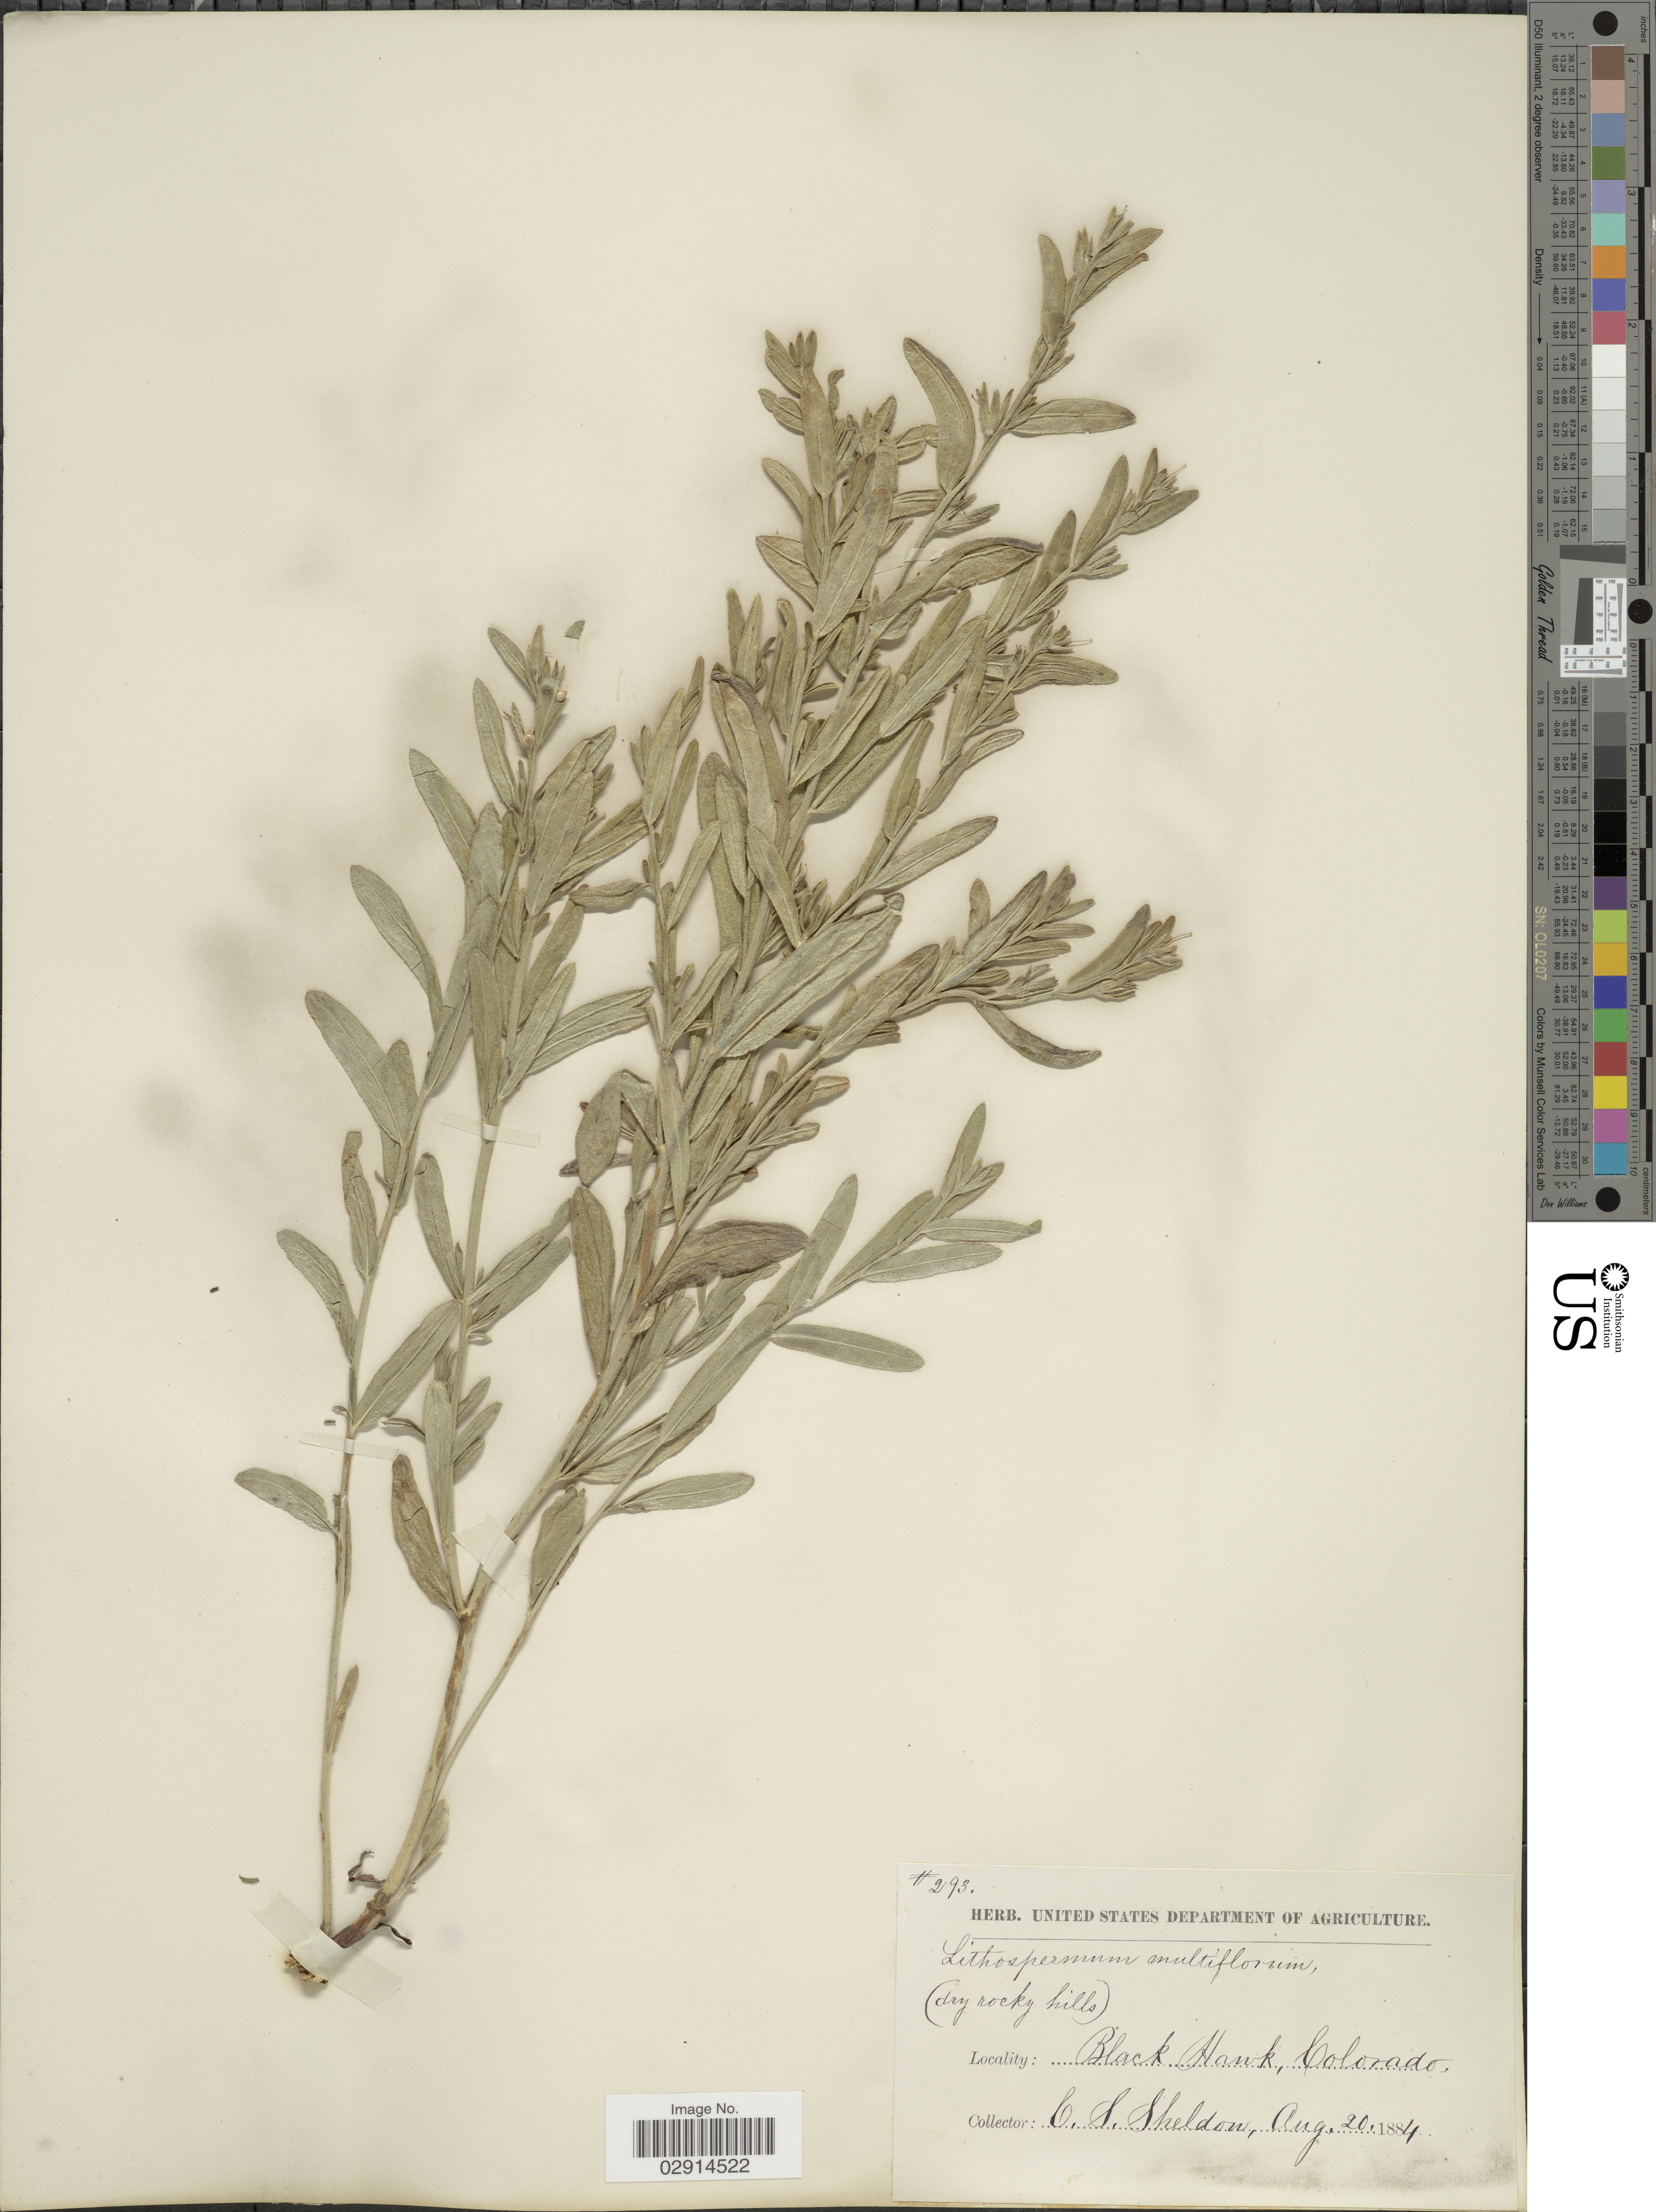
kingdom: Plantae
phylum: Tracheophyta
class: Magnoliopsida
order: Boraginales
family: Boraginaceae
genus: Lithospermum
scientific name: Lithospermum multiflorum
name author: Torr. ex A. Gray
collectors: C. S. Sheldon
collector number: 293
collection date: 1884-08-20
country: United States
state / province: Colorado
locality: Black Hawk.